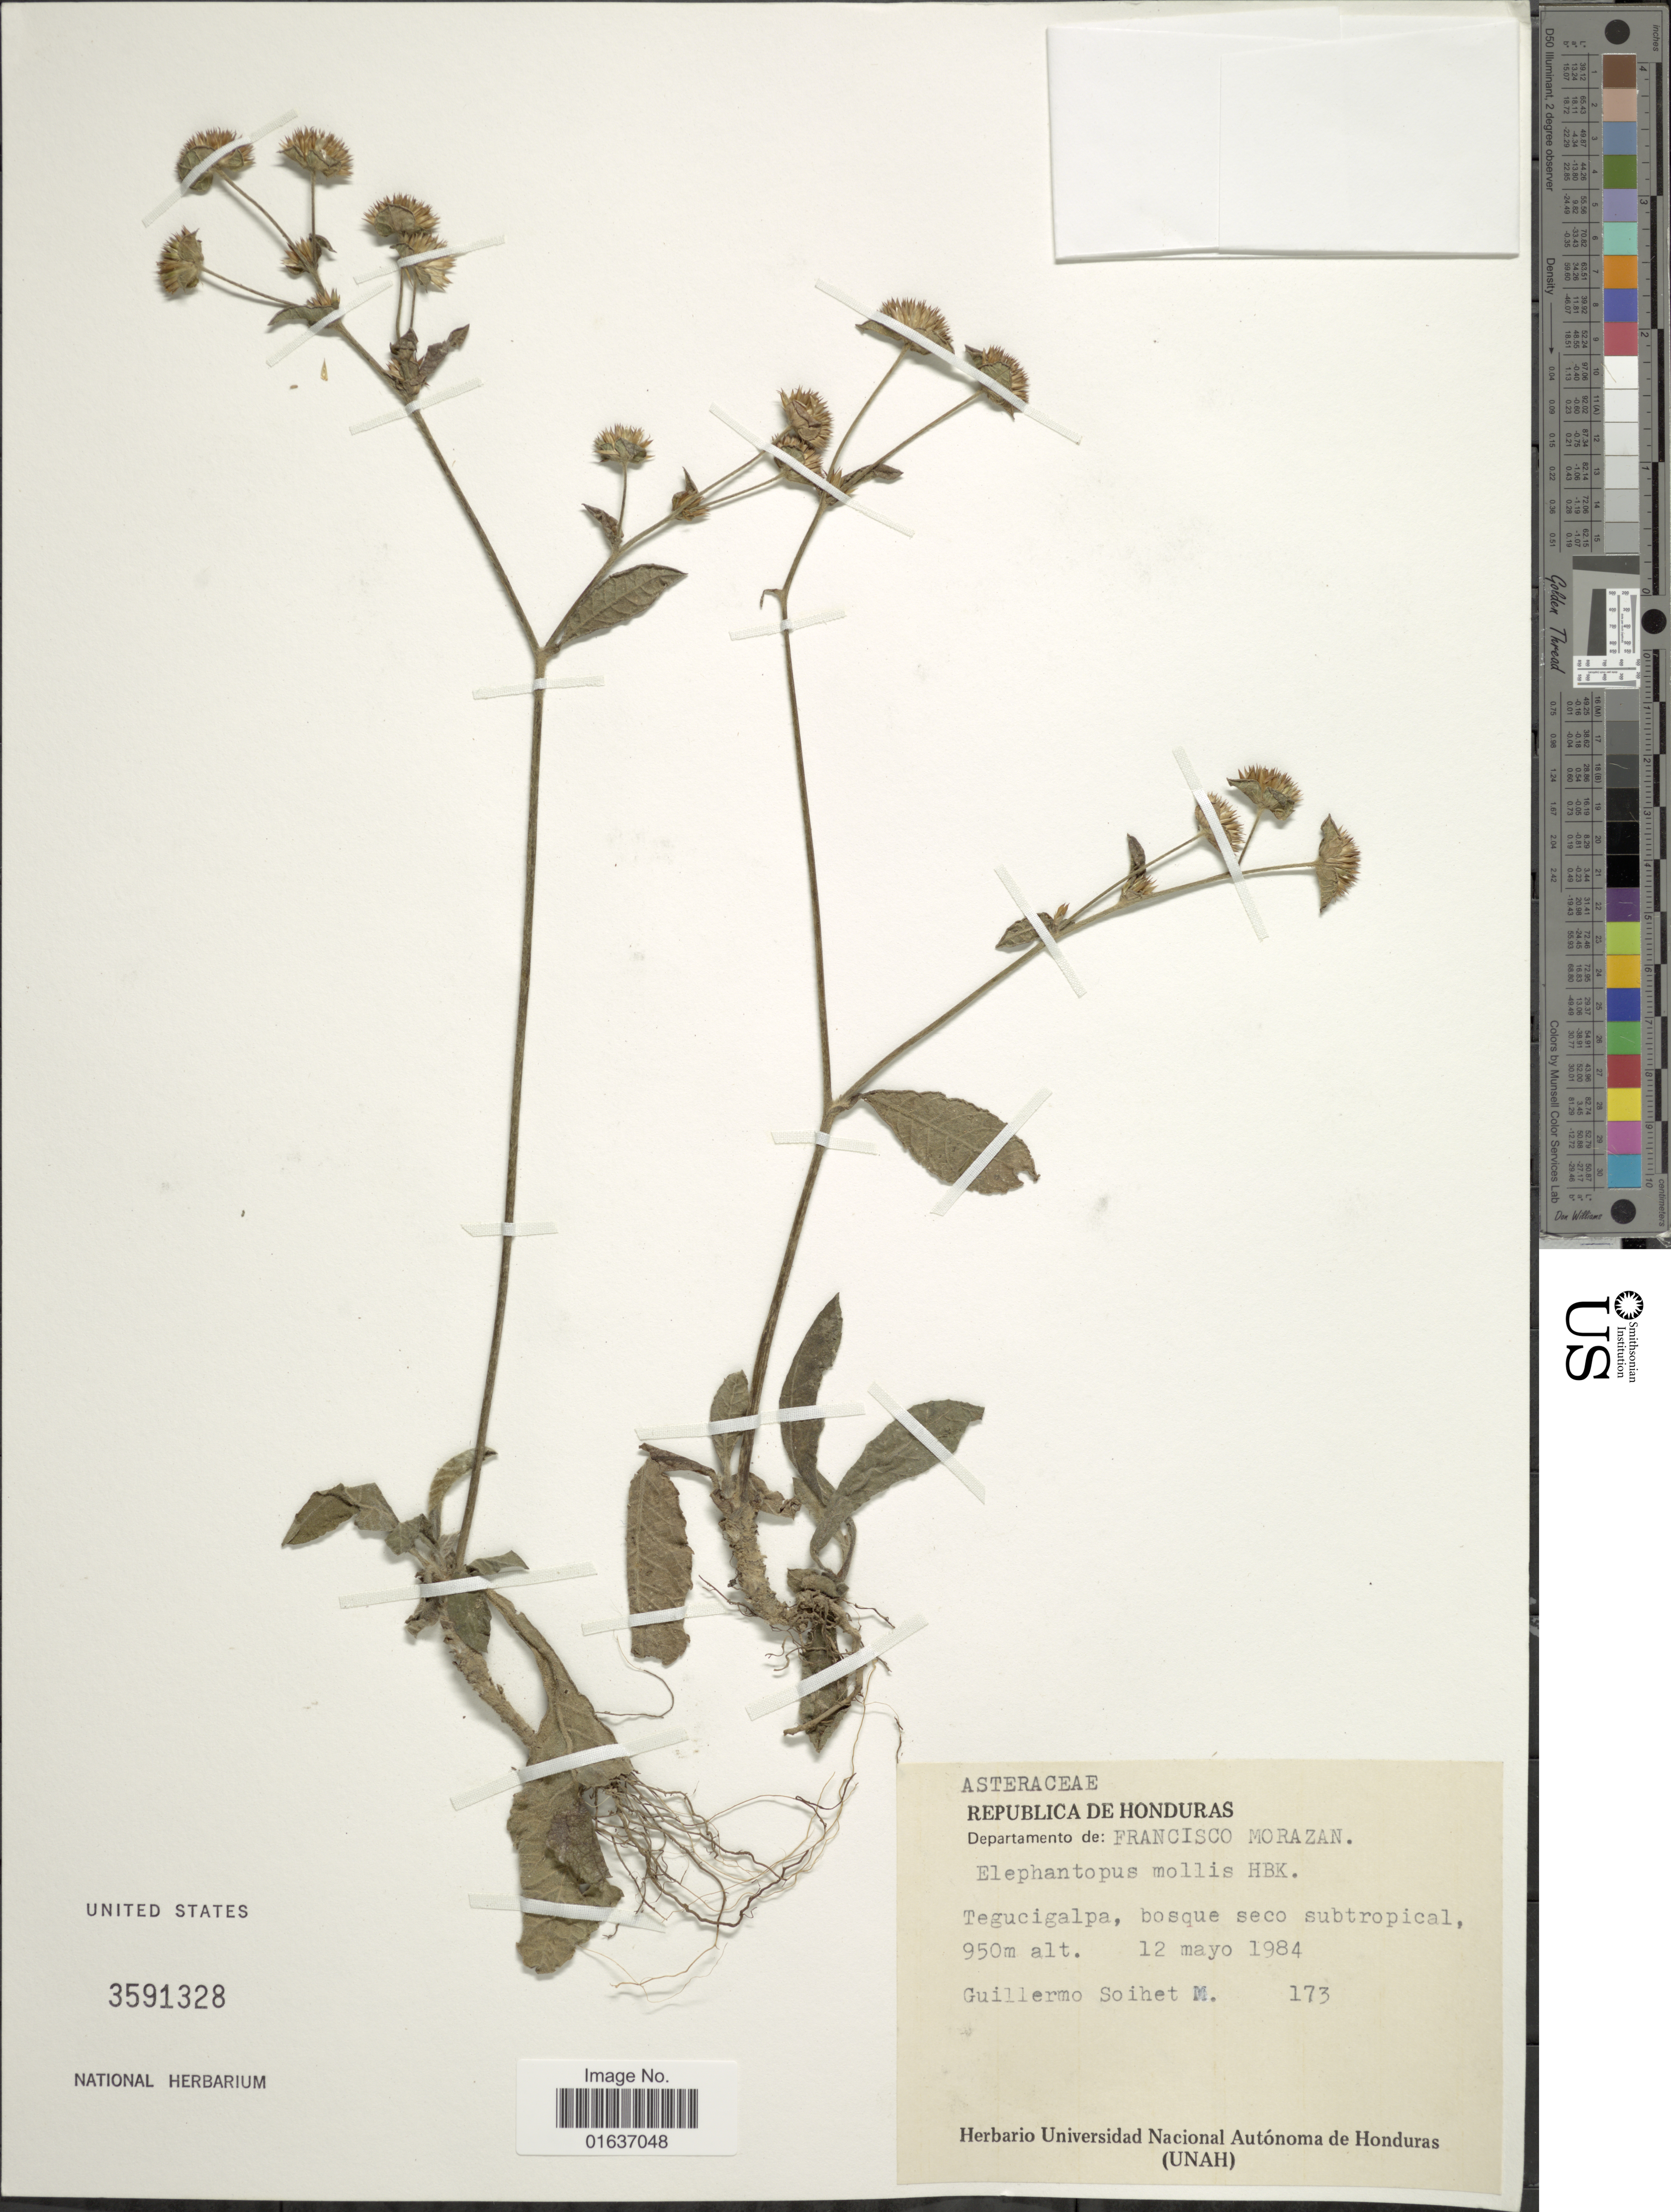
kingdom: Plantae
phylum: Tracheophyta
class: Magnoliopsida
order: Asterales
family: Asteraceae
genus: Elephantopus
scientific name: Elephantopus mollis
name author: Kunth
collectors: G. Soihet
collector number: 173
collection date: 1984-05-12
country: Honduras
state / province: Fco. Morazán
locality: Tegucigalpa, bosque seco tropical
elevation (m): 950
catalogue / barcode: US 3591328